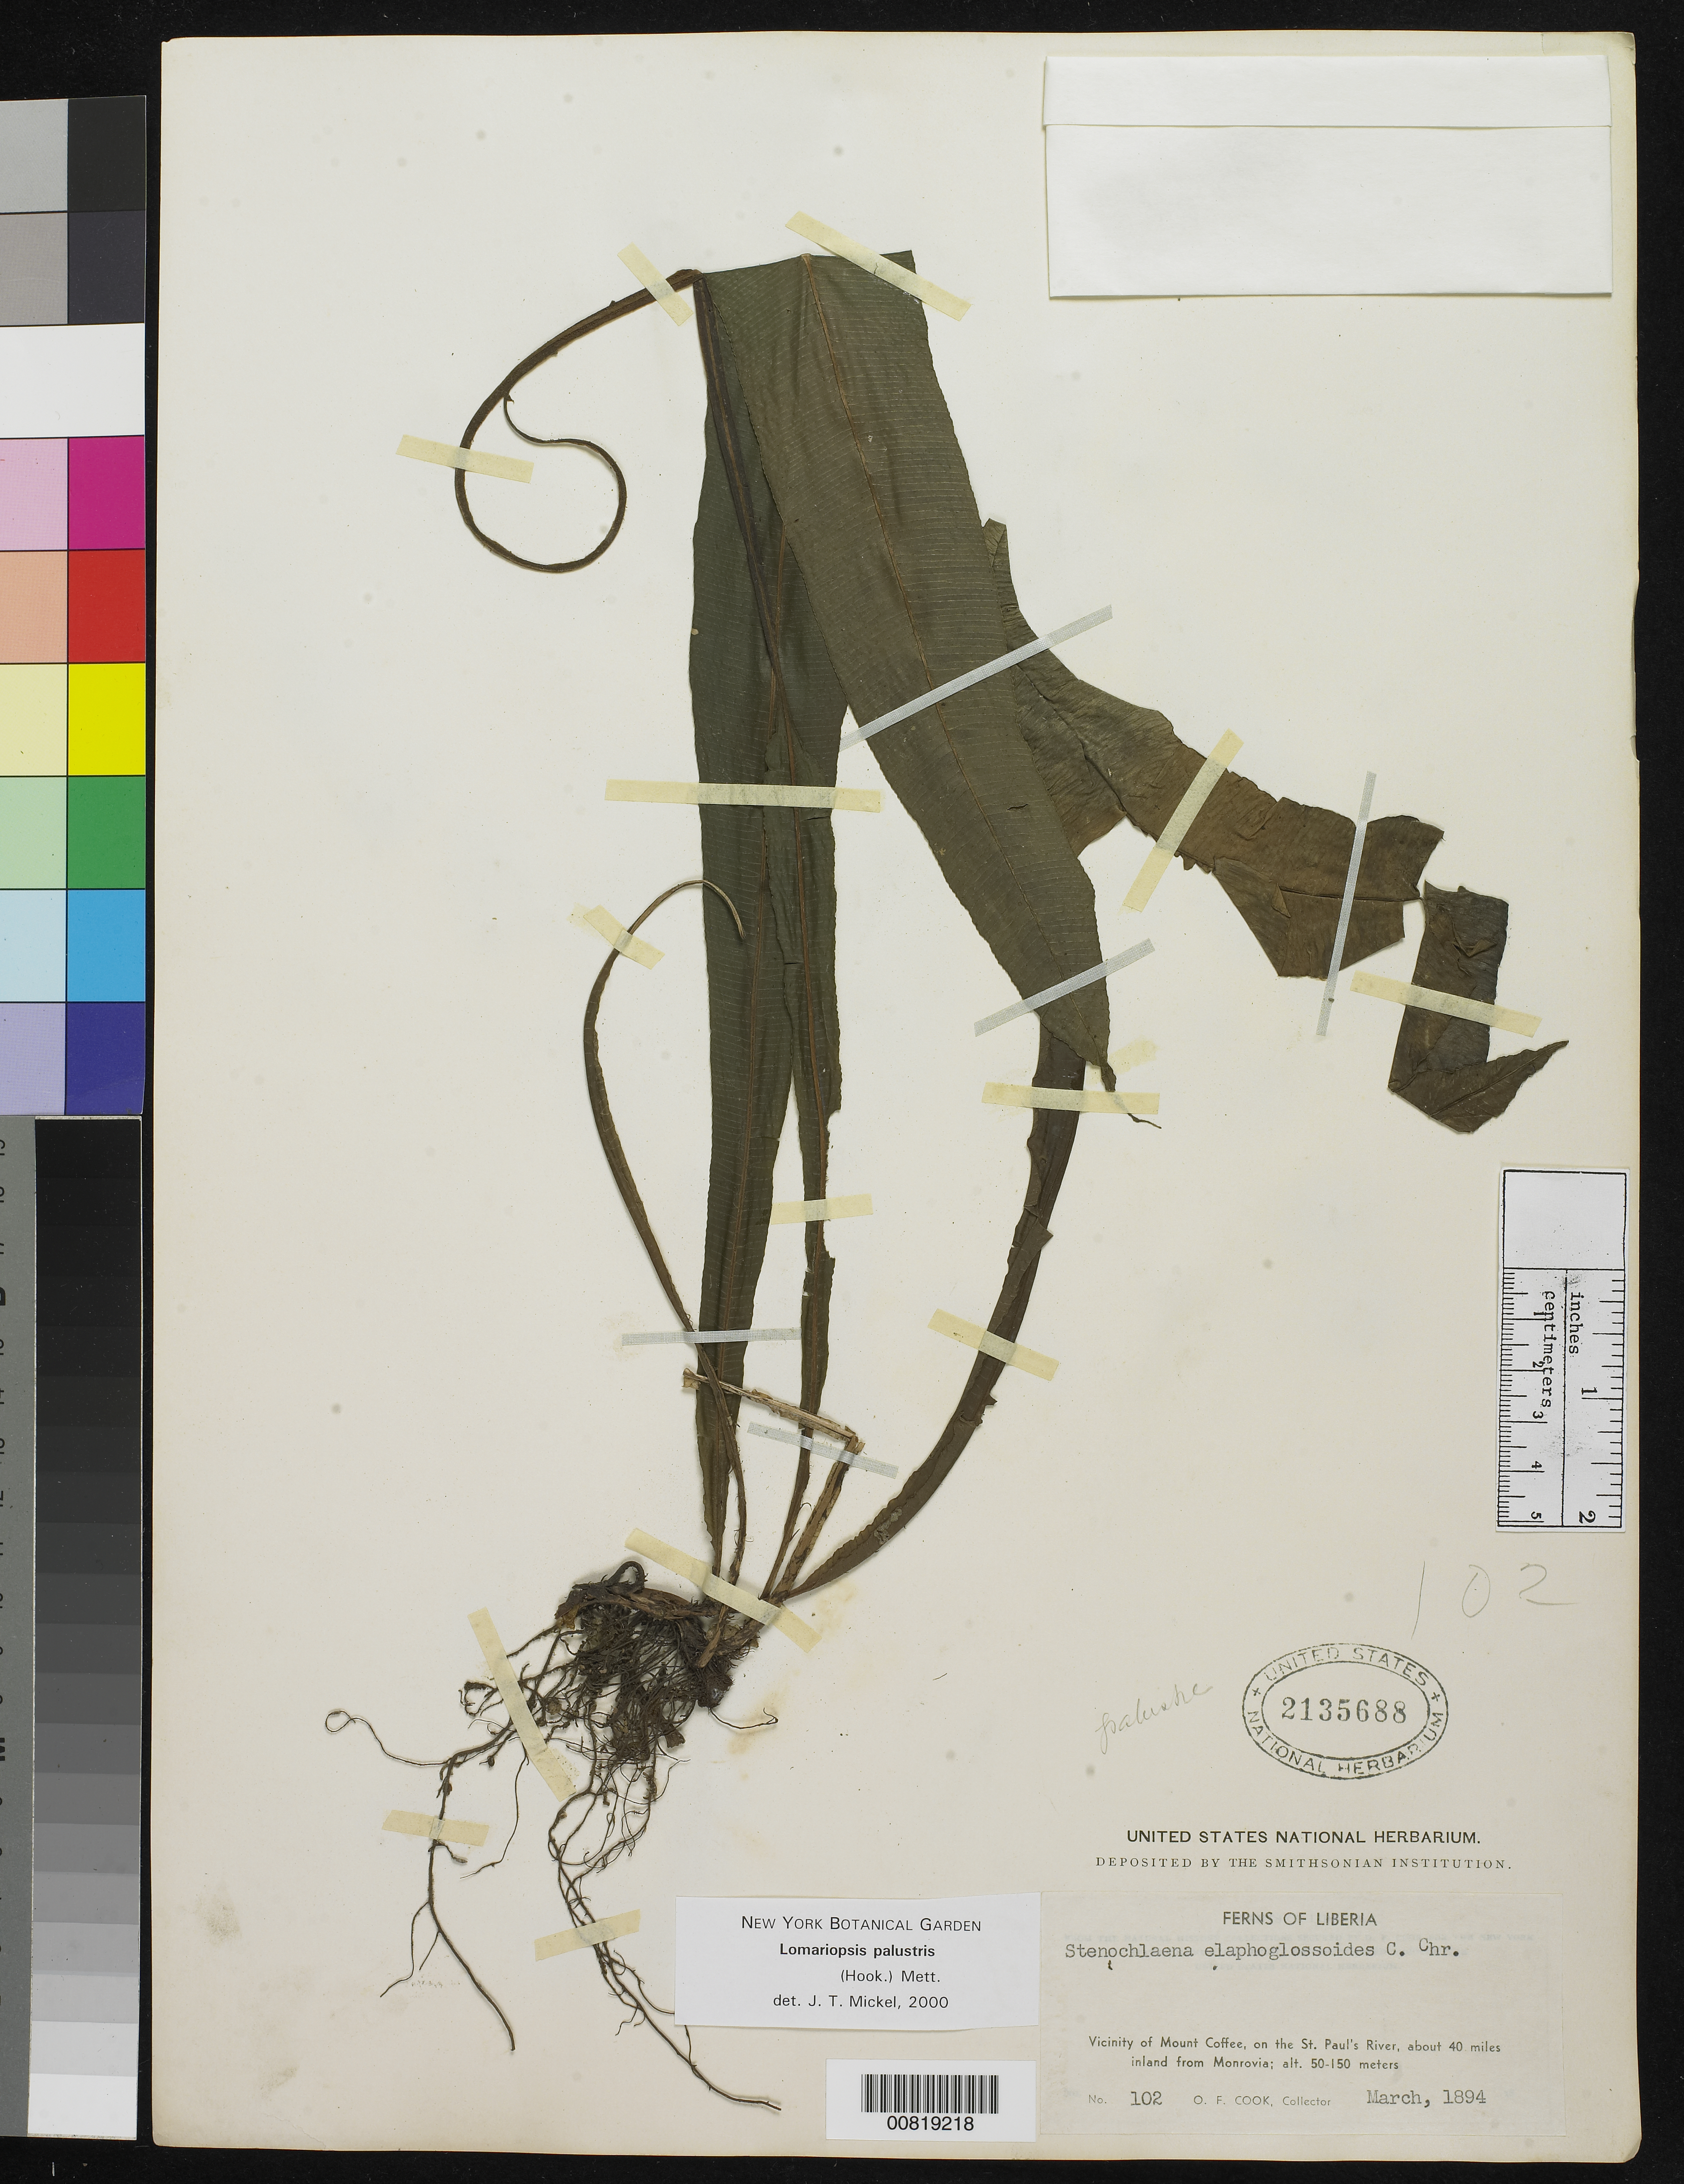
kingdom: Plantae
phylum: Tracheophyta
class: Polypodiopsida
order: Polypodiales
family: Lomariopsidaceae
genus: Lomariopsis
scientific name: Lomariopsis palustris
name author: (Hook.) Mett.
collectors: O. F. Cook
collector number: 102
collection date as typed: Mar 1894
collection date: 1894-03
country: Liberia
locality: Vicinity of Mt. Coffee, on the St. Paul's River, about 40 miles inland from Monrovia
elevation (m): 50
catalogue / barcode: US 2135688